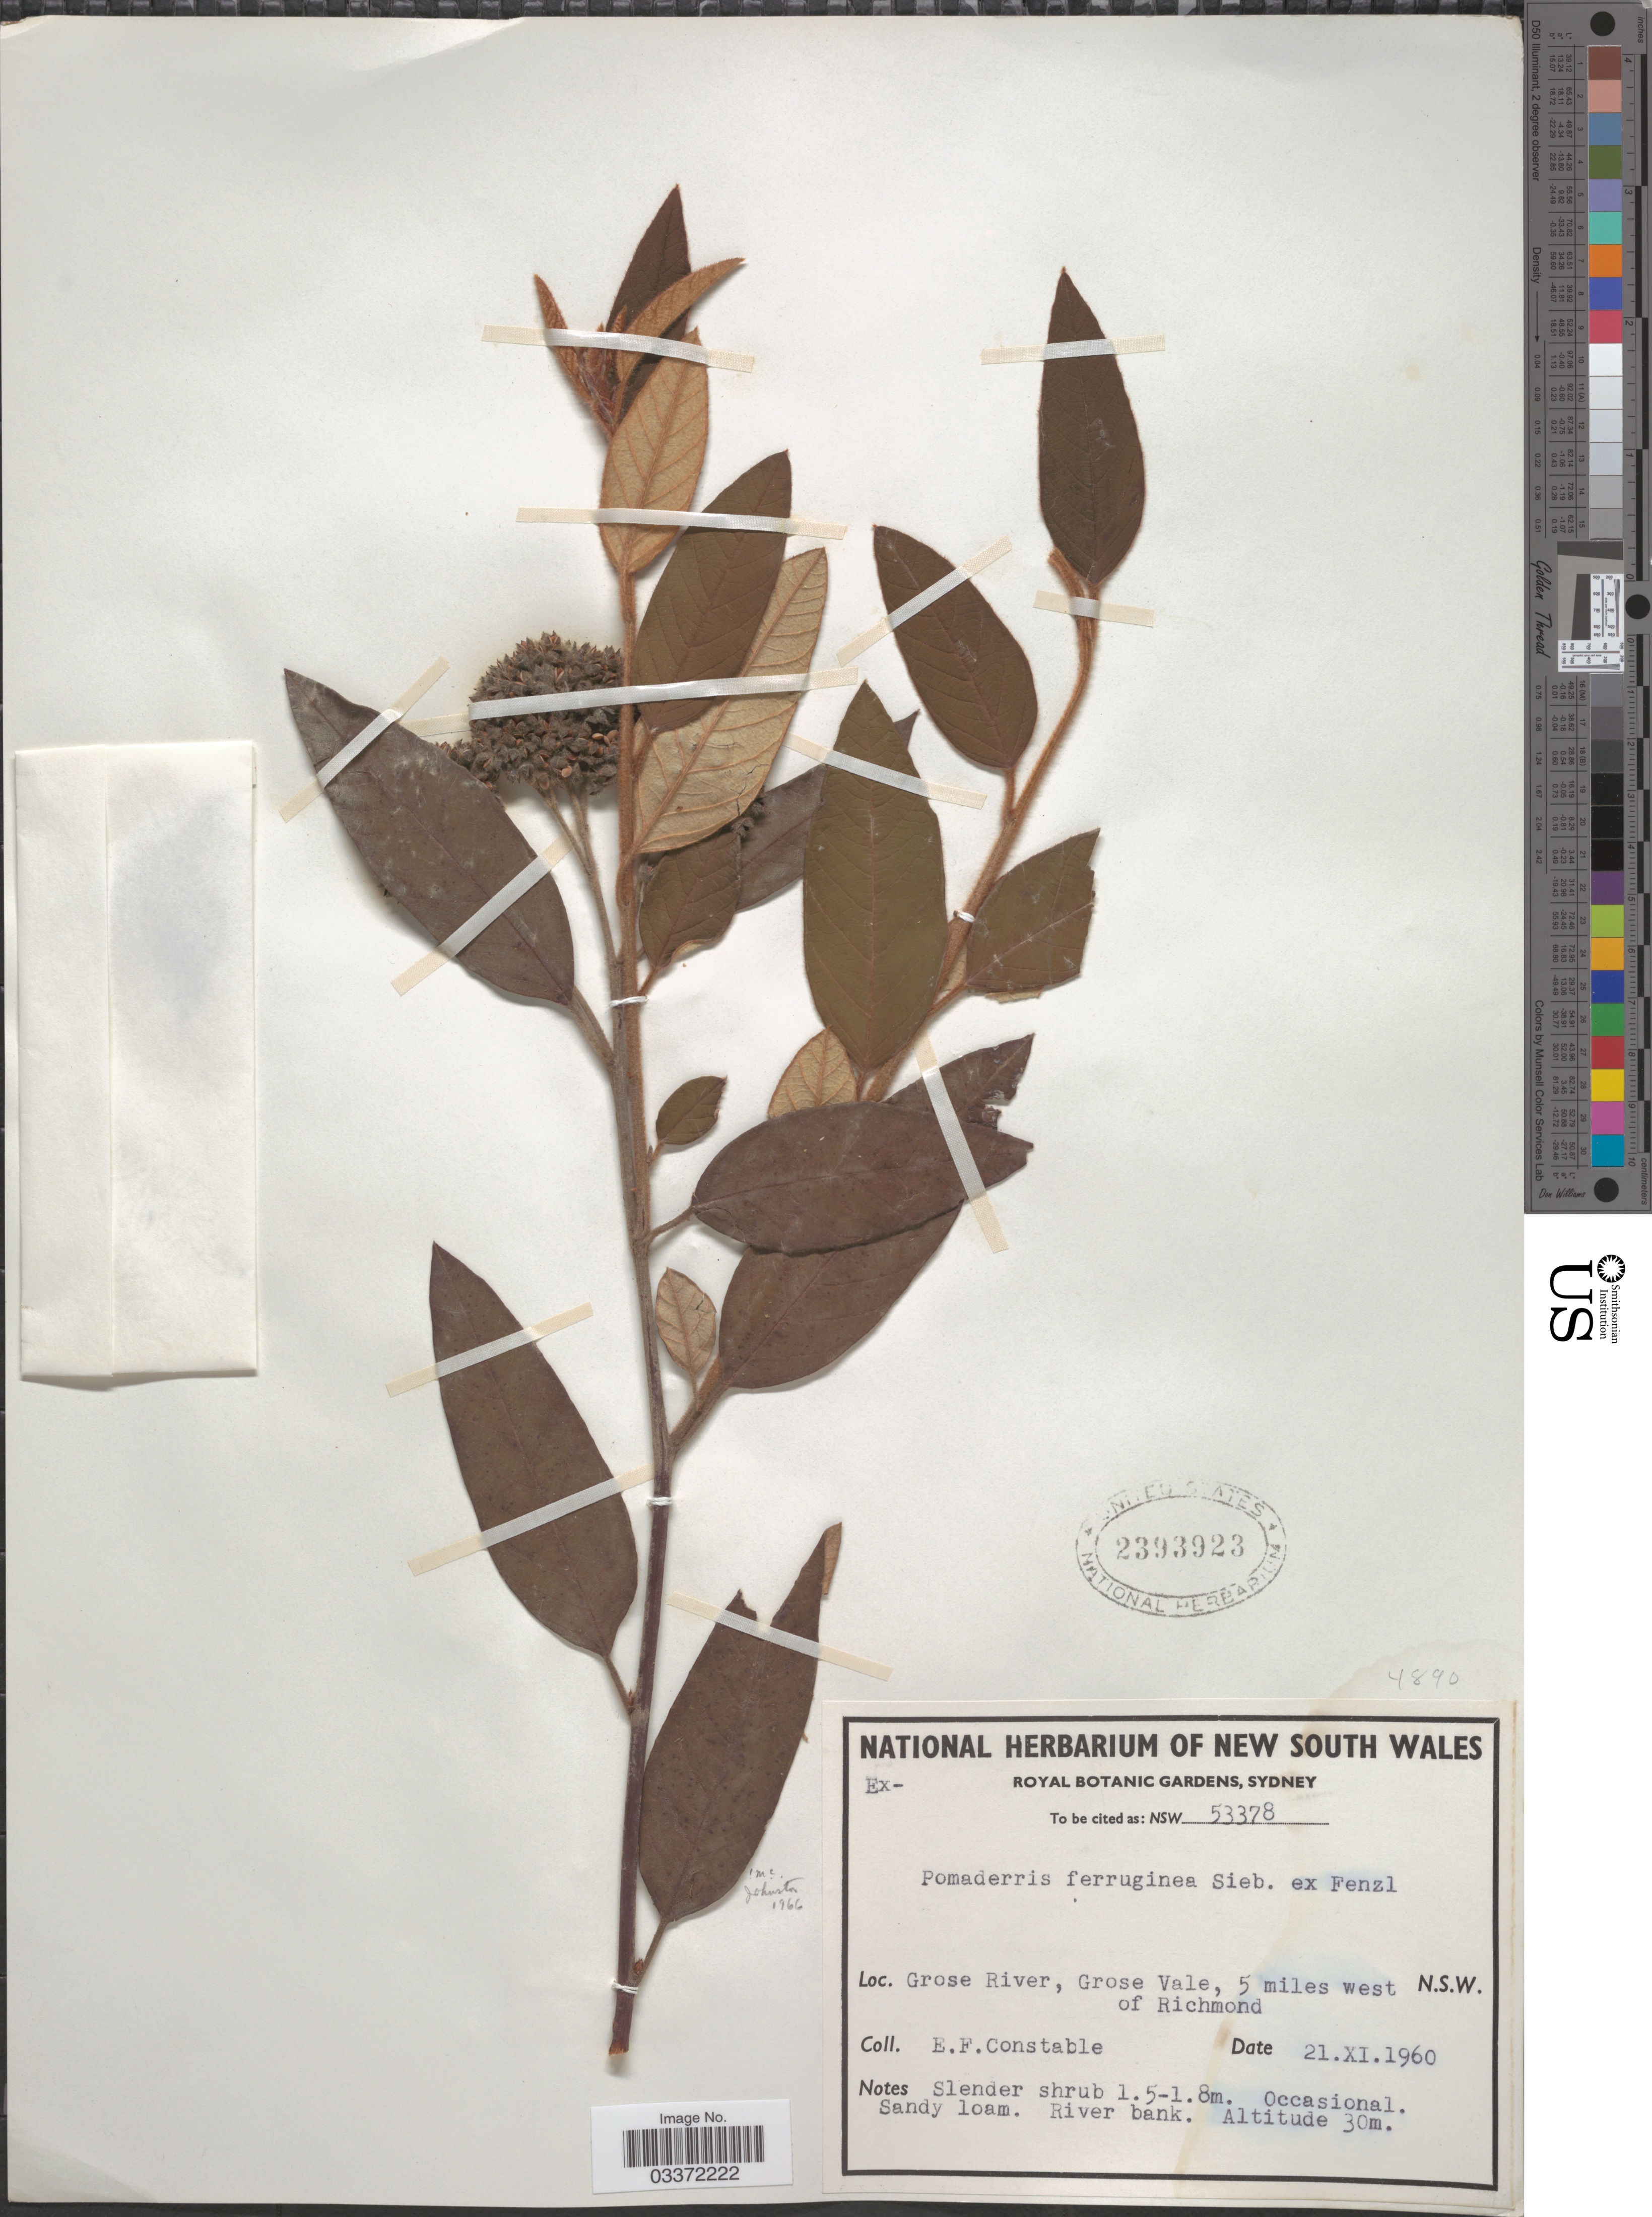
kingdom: Plantae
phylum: Tracheophyta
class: Magnoliopsida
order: Rosales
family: Rhamnaceae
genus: Pomaderris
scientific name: Pomaderris ferruginea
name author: Sieber ex DC.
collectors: E. F. Constable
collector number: NSW53378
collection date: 1960-11-21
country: Australia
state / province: New South Wales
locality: Grose River, Grose Vale, 5 miles west of Richmond.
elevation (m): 30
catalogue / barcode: US 2393923